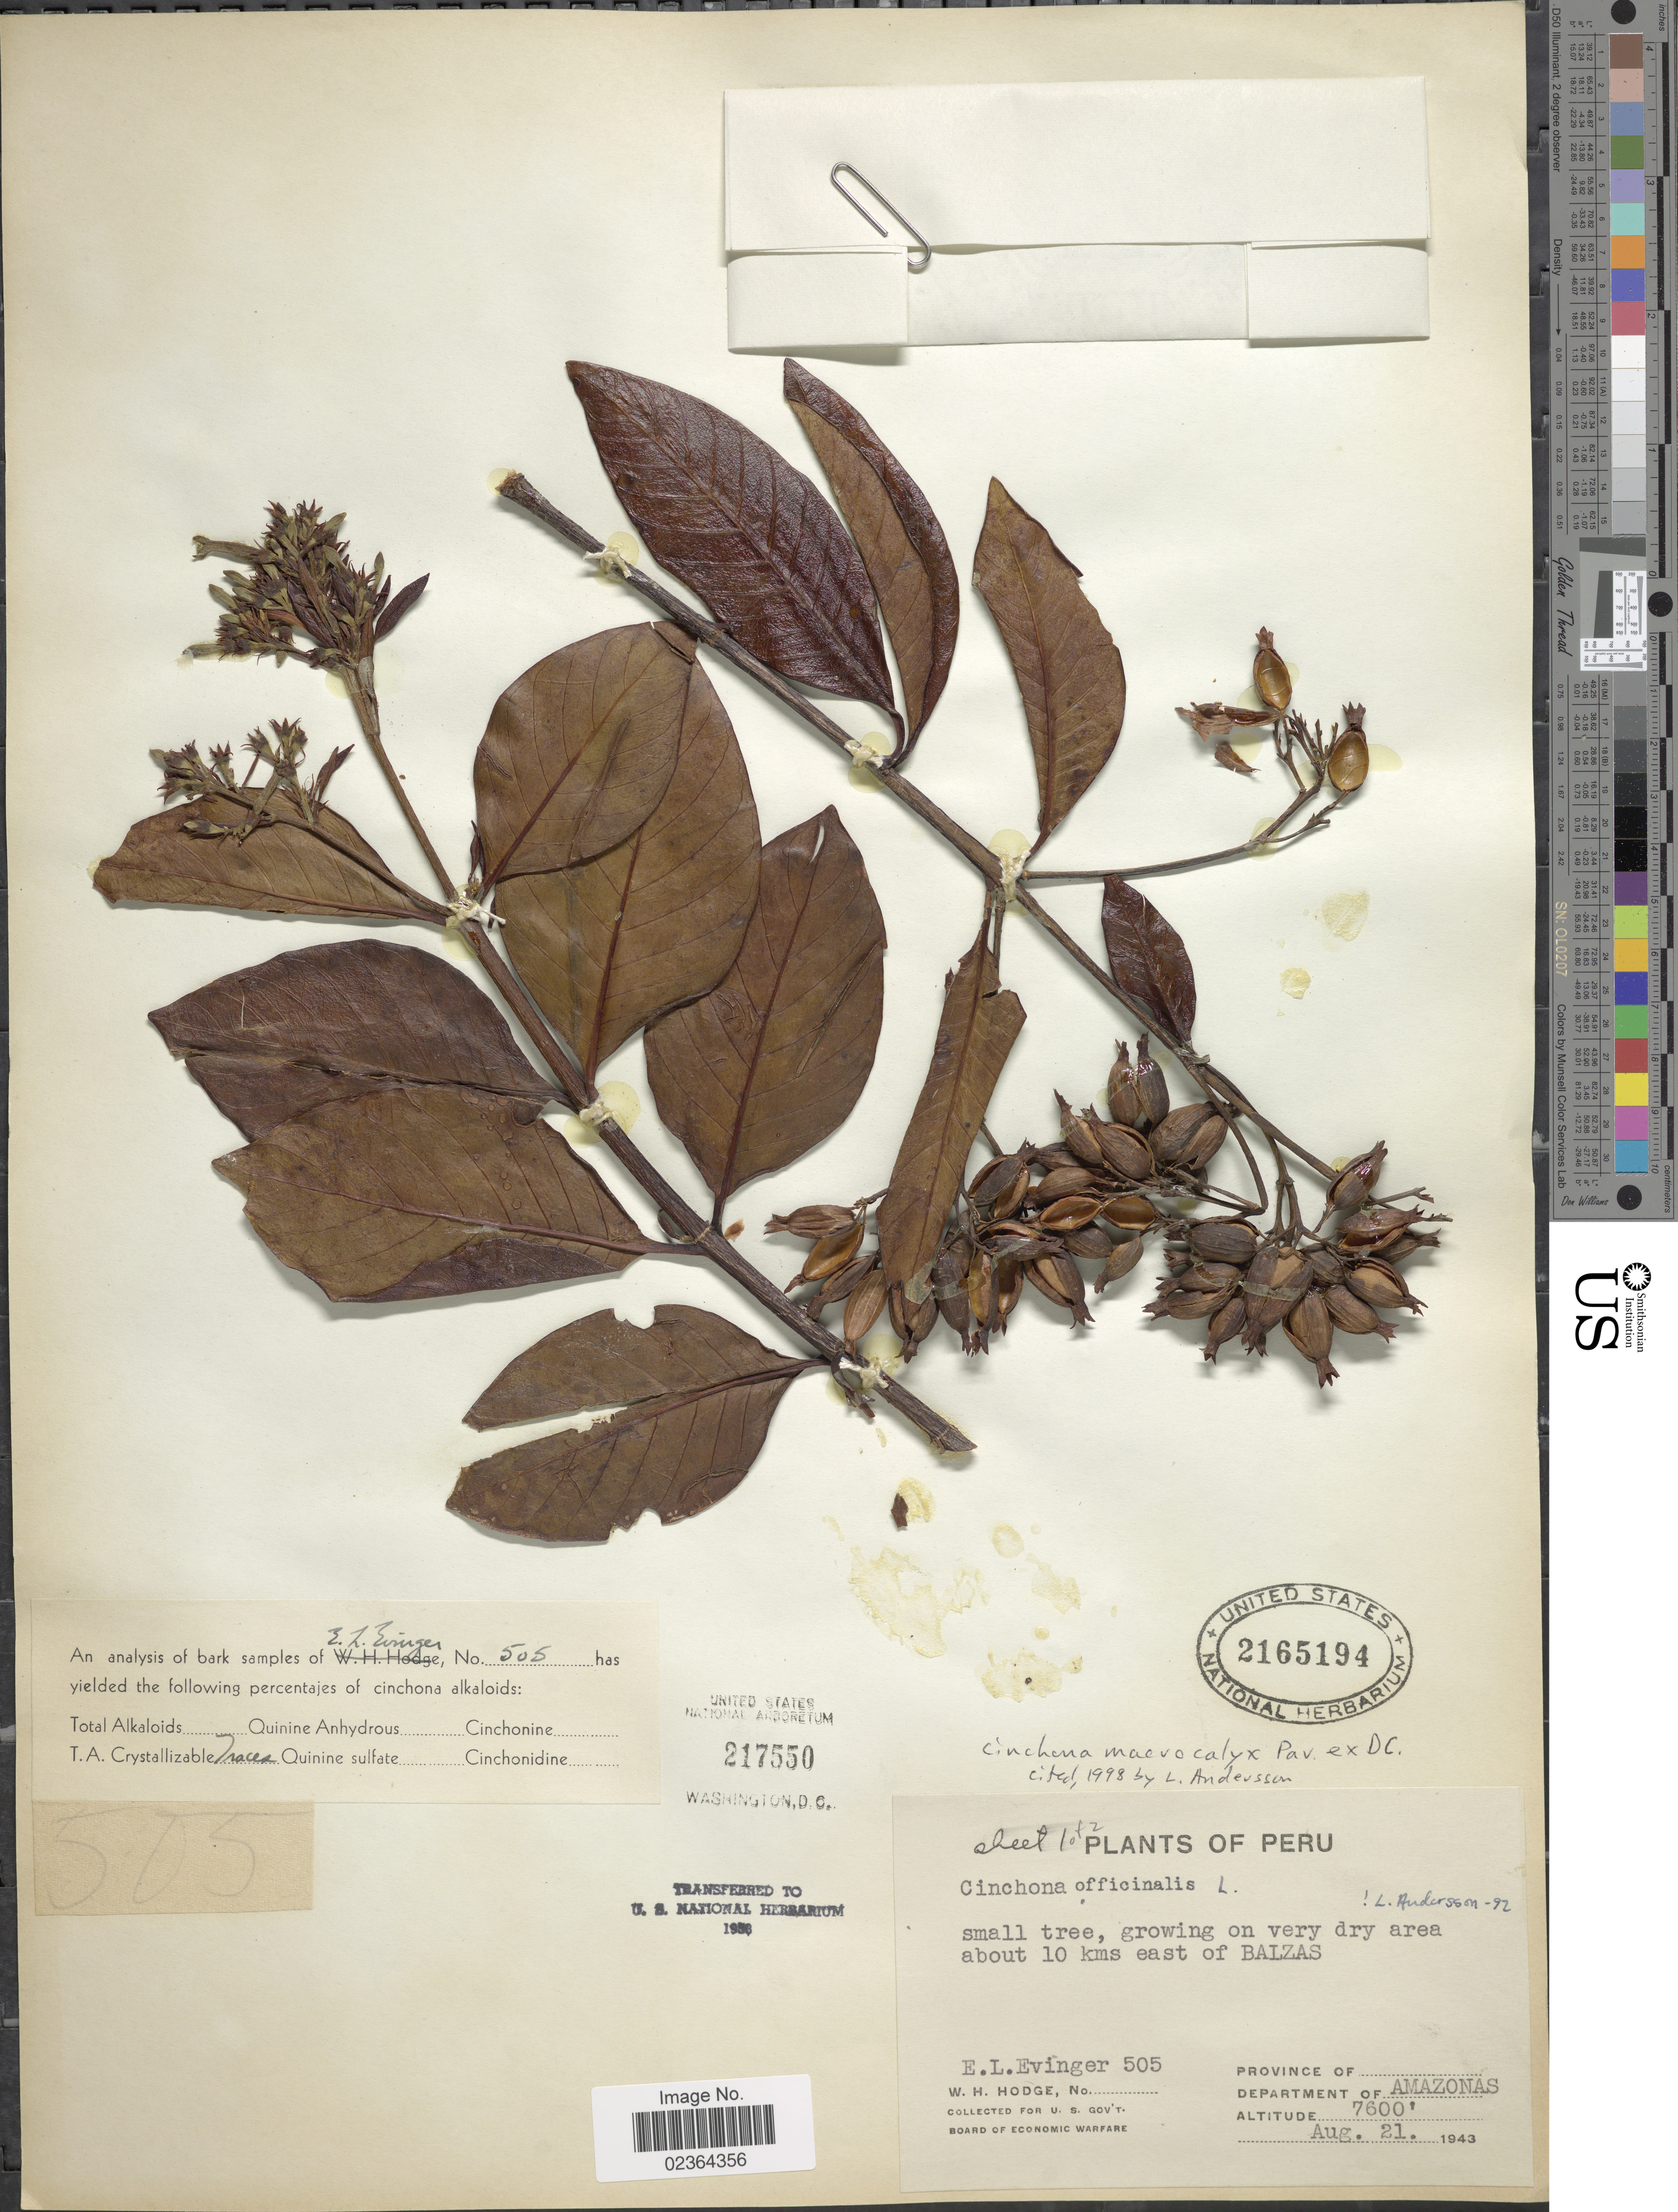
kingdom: Plantae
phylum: Tracheophyta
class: Magnoliopsida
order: Gentianales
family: Rubiaceae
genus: Cinchona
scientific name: Cinchona macrocalyx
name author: Pav. ex DC.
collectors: E. Evinger & W. Hodge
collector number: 505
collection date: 1943-08-21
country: Peru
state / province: Amazonas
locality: About 10 kms east of Balzas, Department of Amazonas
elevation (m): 2316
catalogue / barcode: US 2165194